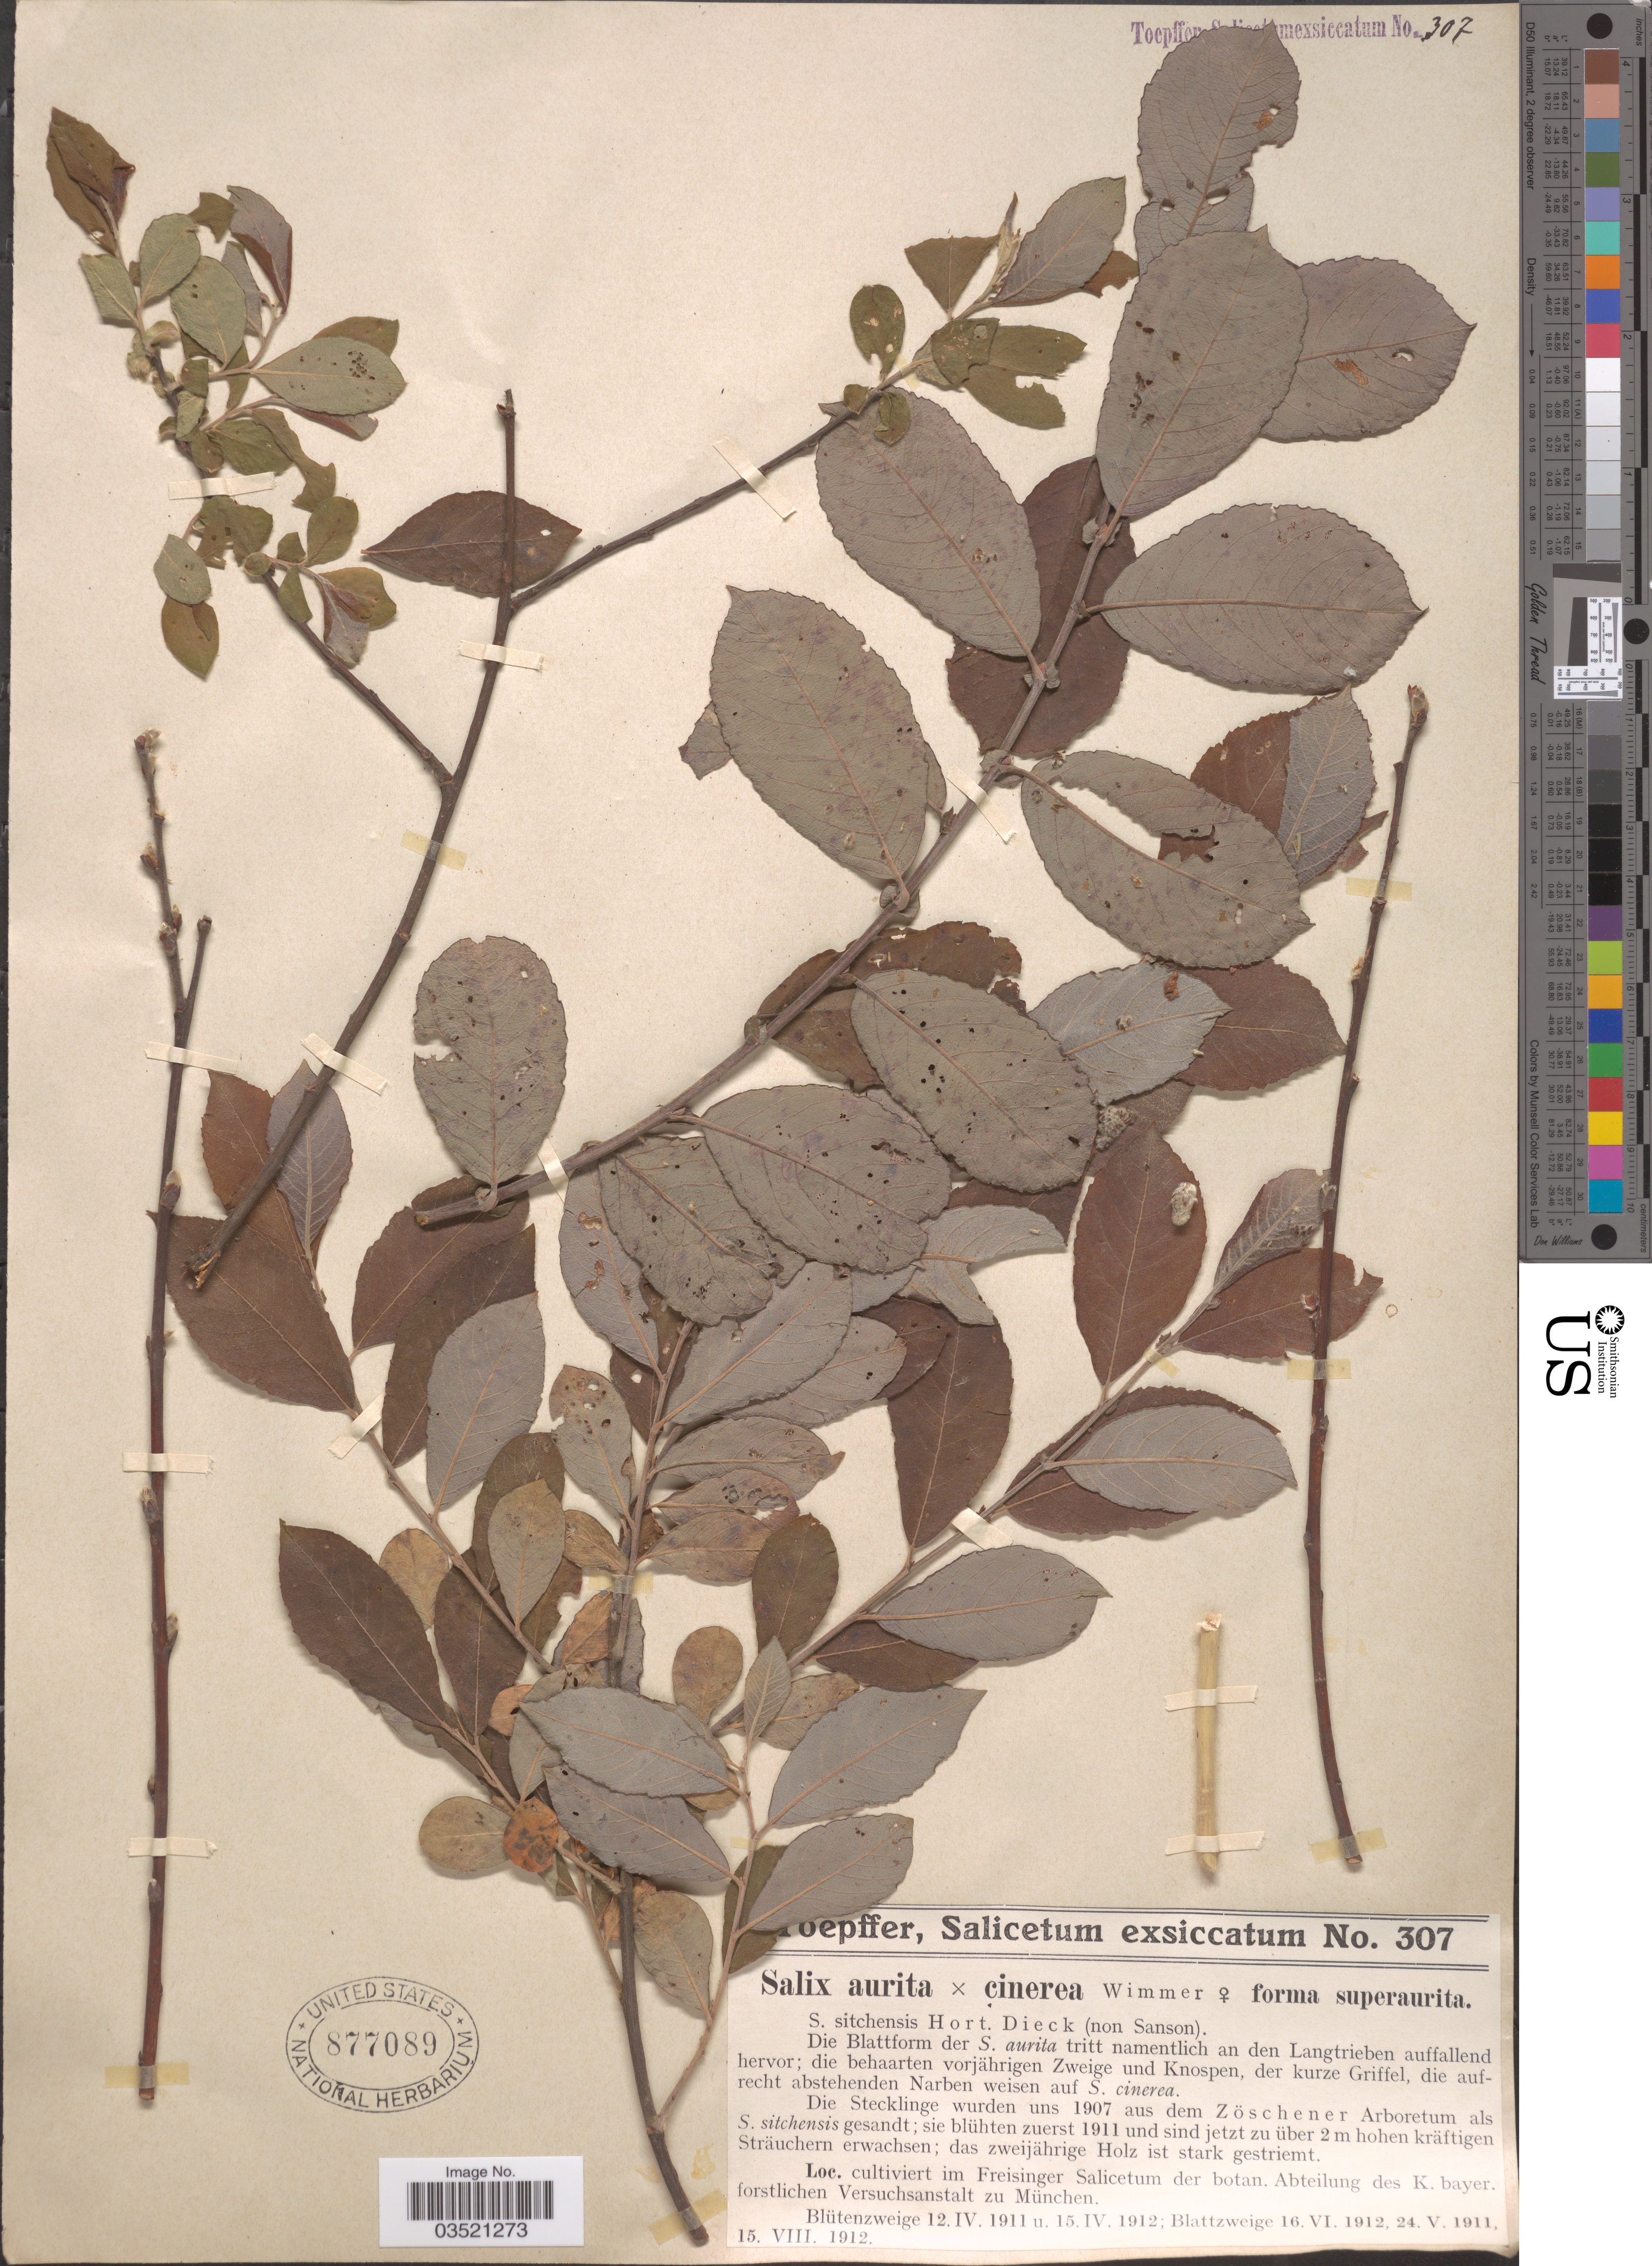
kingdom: Plantae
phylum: Tracheophyta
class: Magnoliopsida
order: Malpighiales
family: Salicaceae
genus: Salix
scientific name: Salix aurita x S. cinerea f. superaurita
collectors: A. Toepffer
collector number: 307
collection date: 1911-04-12/1912-08-15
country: Germany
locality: Cultiviert im Freisinger Salicetum der botan. Abteilung des K. bayer. forstlichen Versuchsanstalt zu München.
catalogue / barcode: US 877089